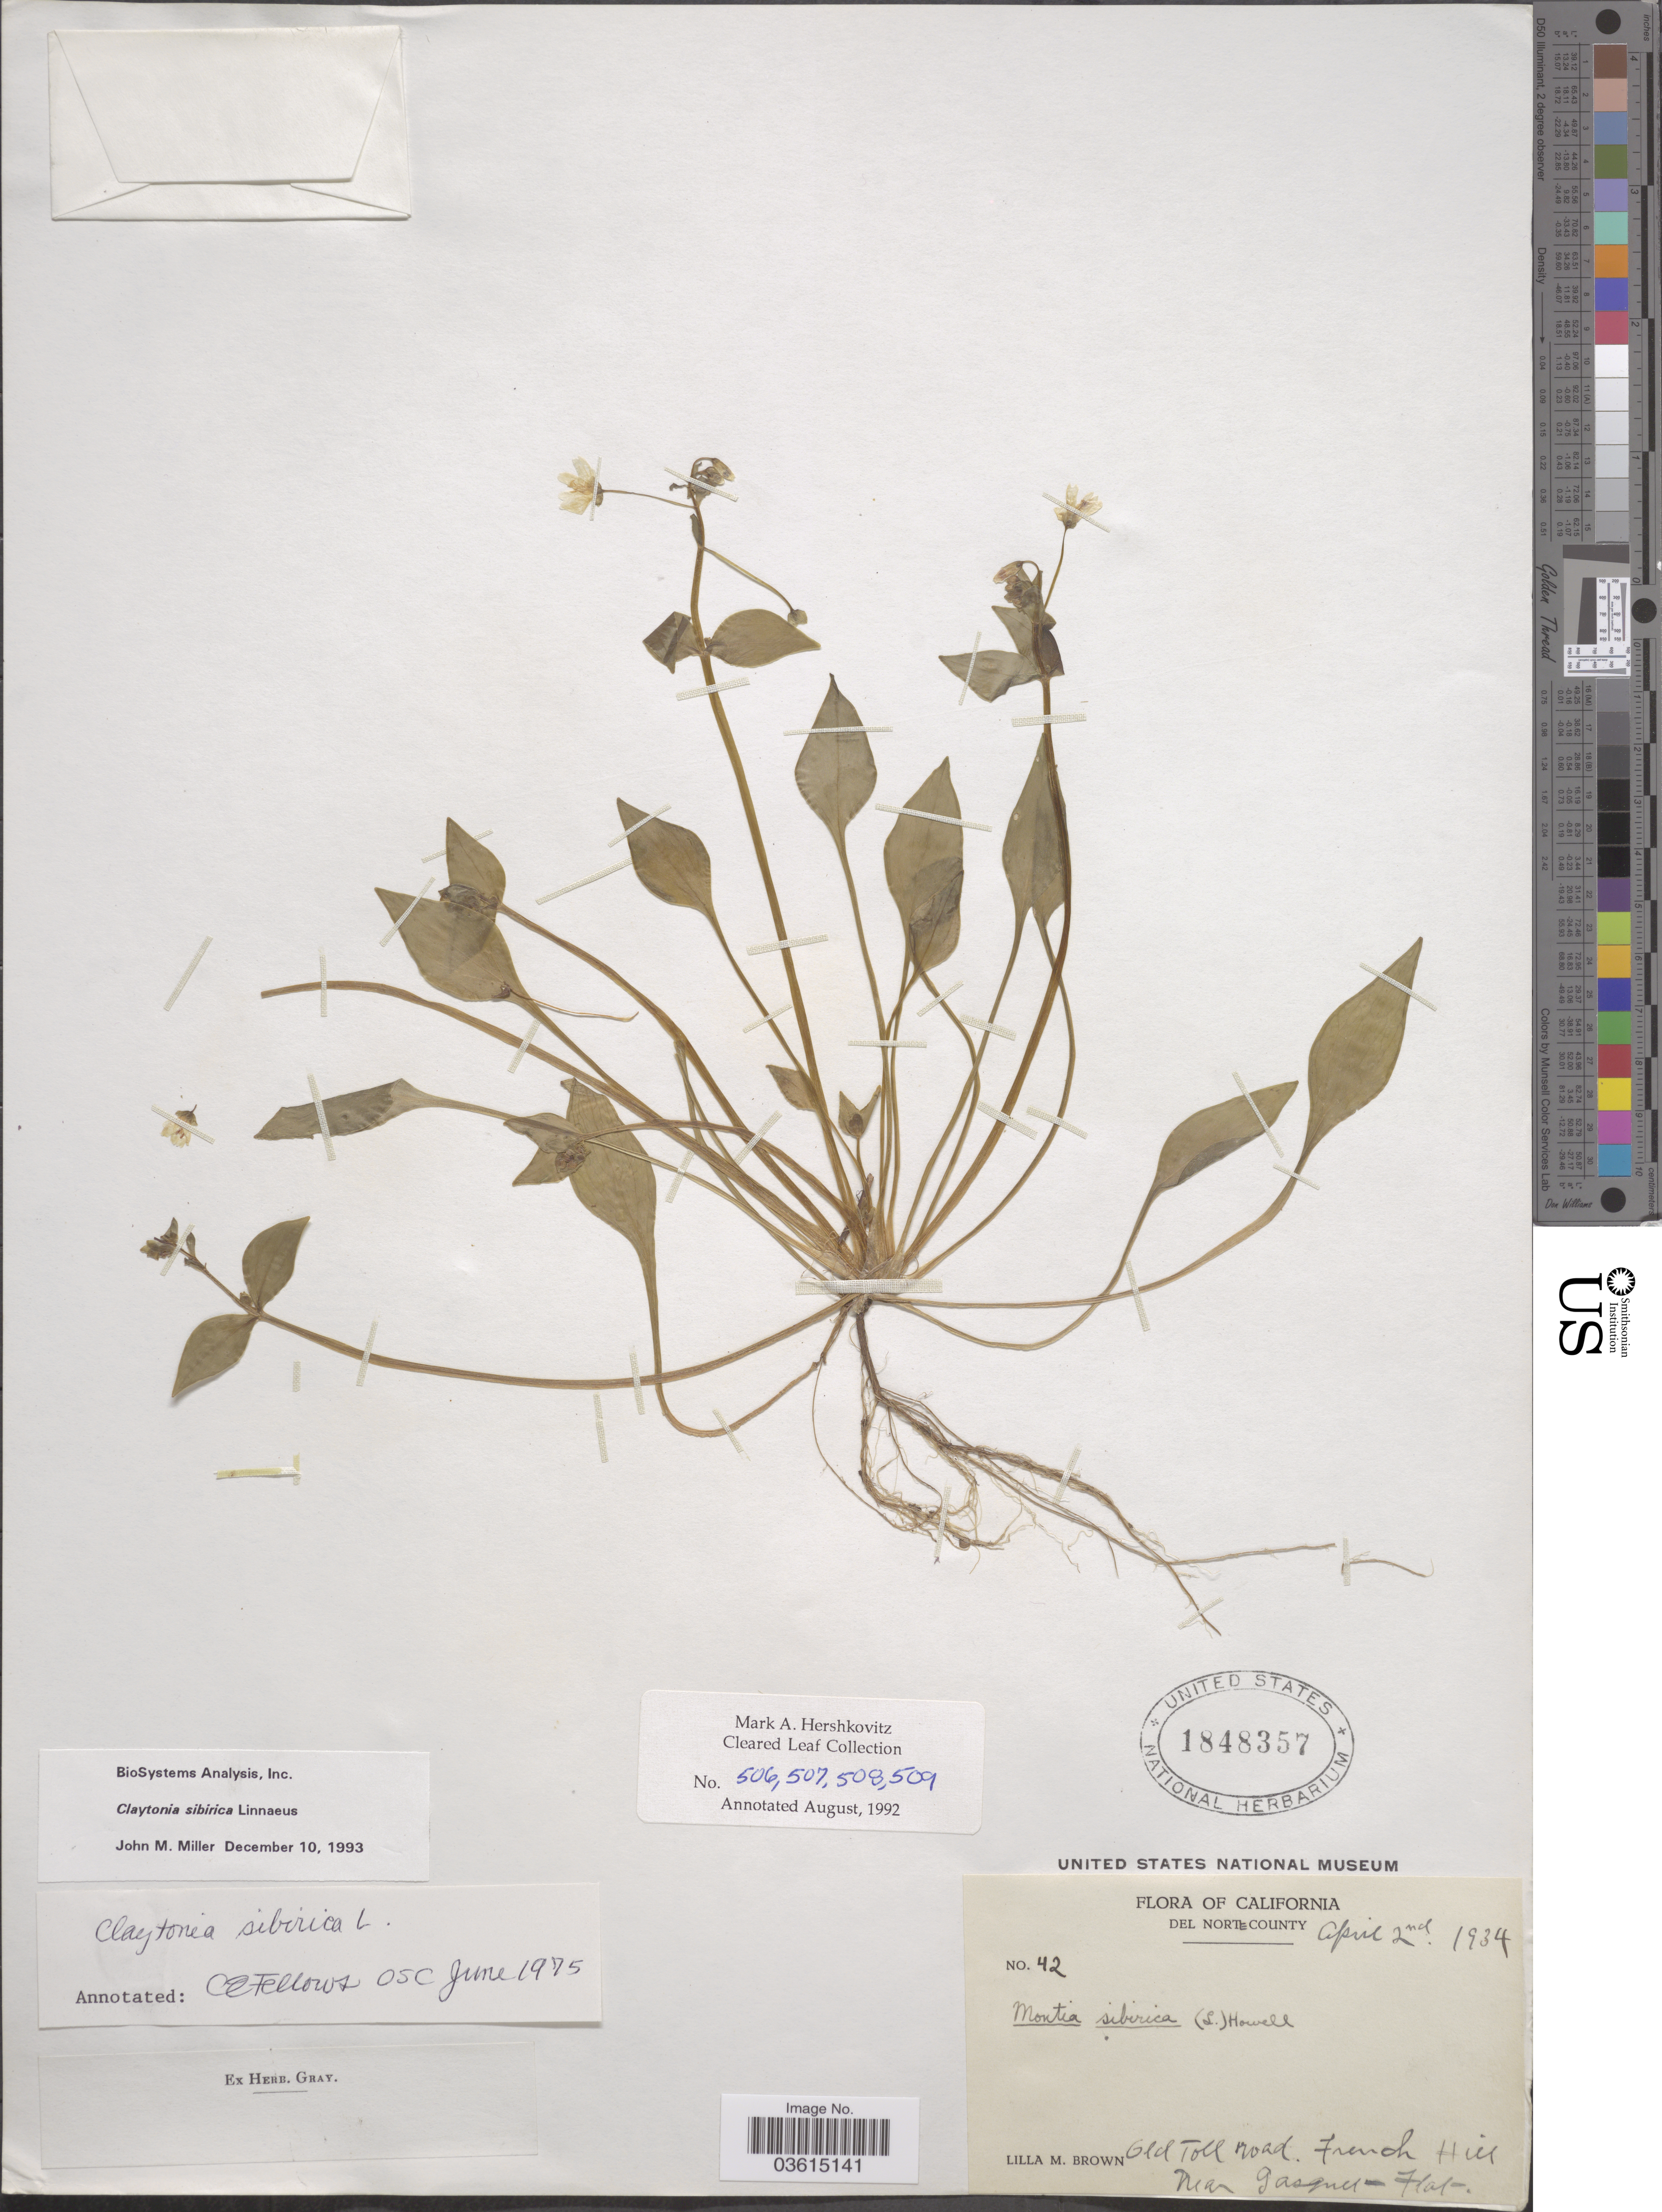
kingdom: Plantae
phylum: Tracheophyta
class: Magnoliopsida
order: Caryophyllales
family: Montiaceae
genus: Claytonia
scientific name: Claytonia sibirica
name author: L.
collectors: L. M. Brown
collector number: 42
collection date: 1934-04-02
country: United States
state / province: California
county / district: Del Norte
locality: Del Norte County. Old Toll road. French Hill near Gasquet Flat.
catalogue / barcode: US 1848357